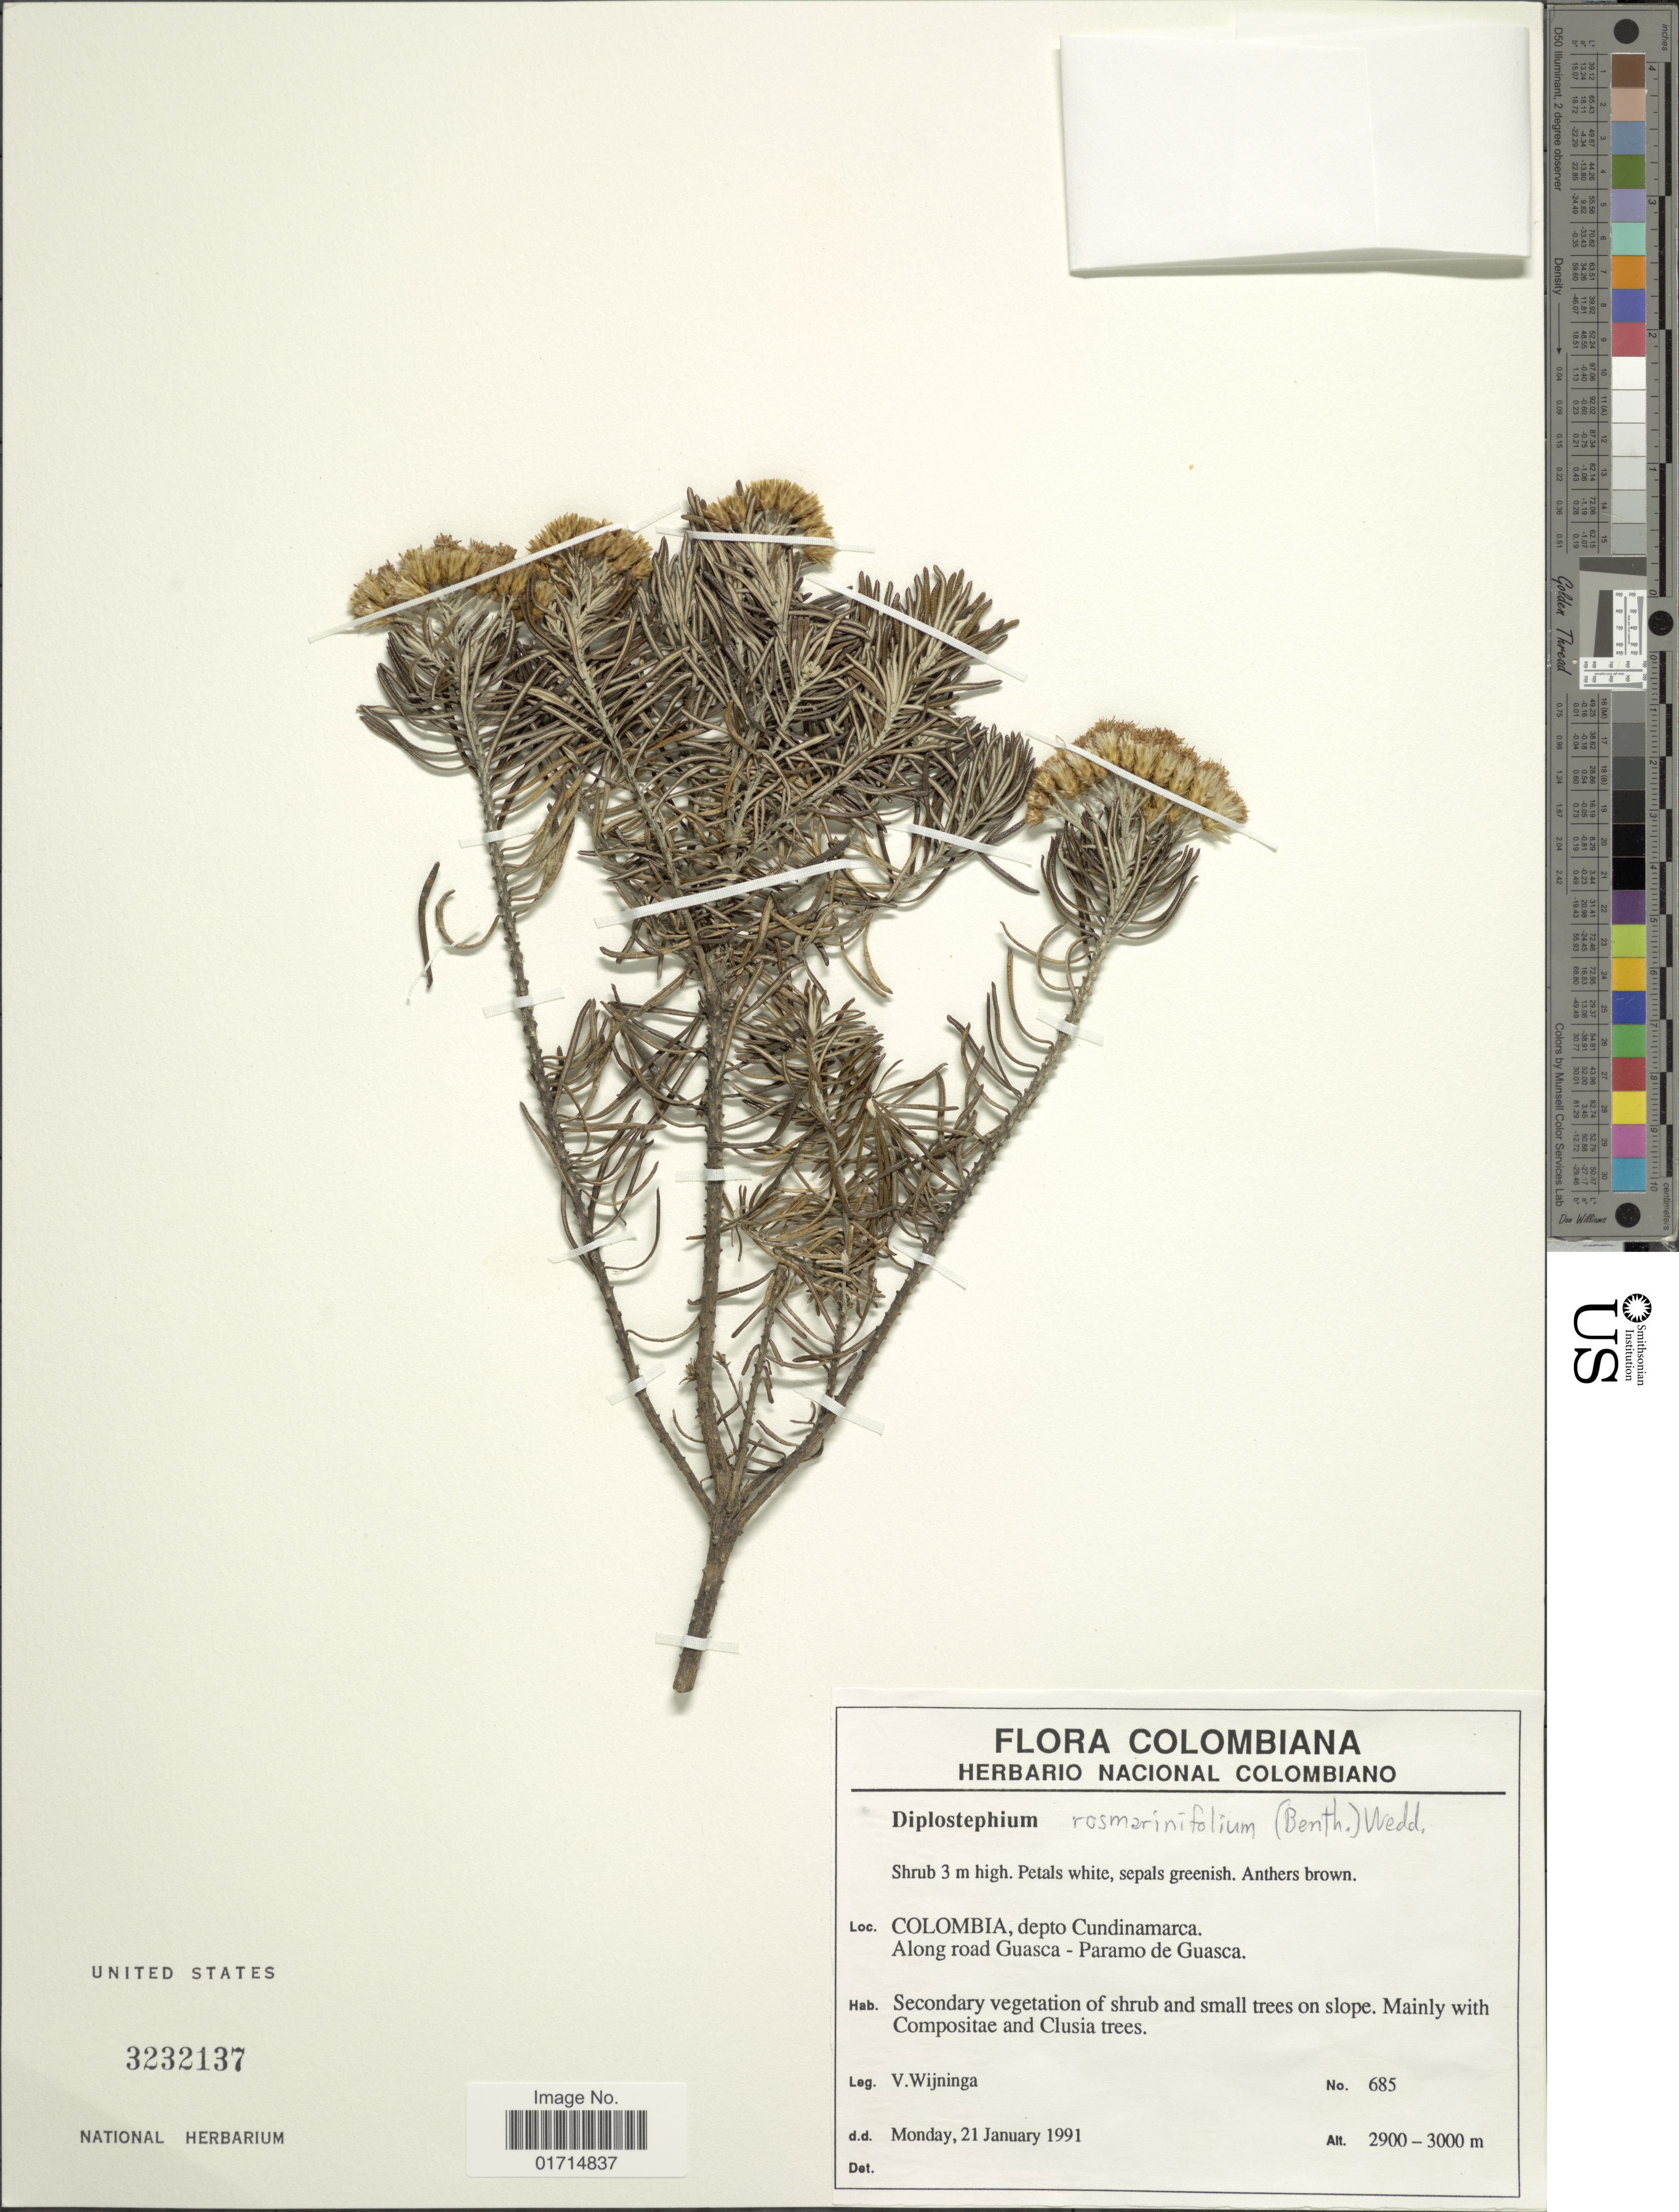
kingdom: Plantae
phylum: Tracheophyta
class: Magnoliopsida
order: Asterales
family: Asteraceae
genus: Diplostephium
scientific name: Diplostephium rosmarinifolium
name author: (Benth.) Wedd.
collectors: V. Wijninga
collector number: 685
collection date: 1991-01-21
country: Colombia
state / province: Cundinamarca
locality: Colombia, depto Cundinamarca. Along road Guasca-Paramo de Guasca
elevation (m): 2900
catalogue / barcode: US 3232137